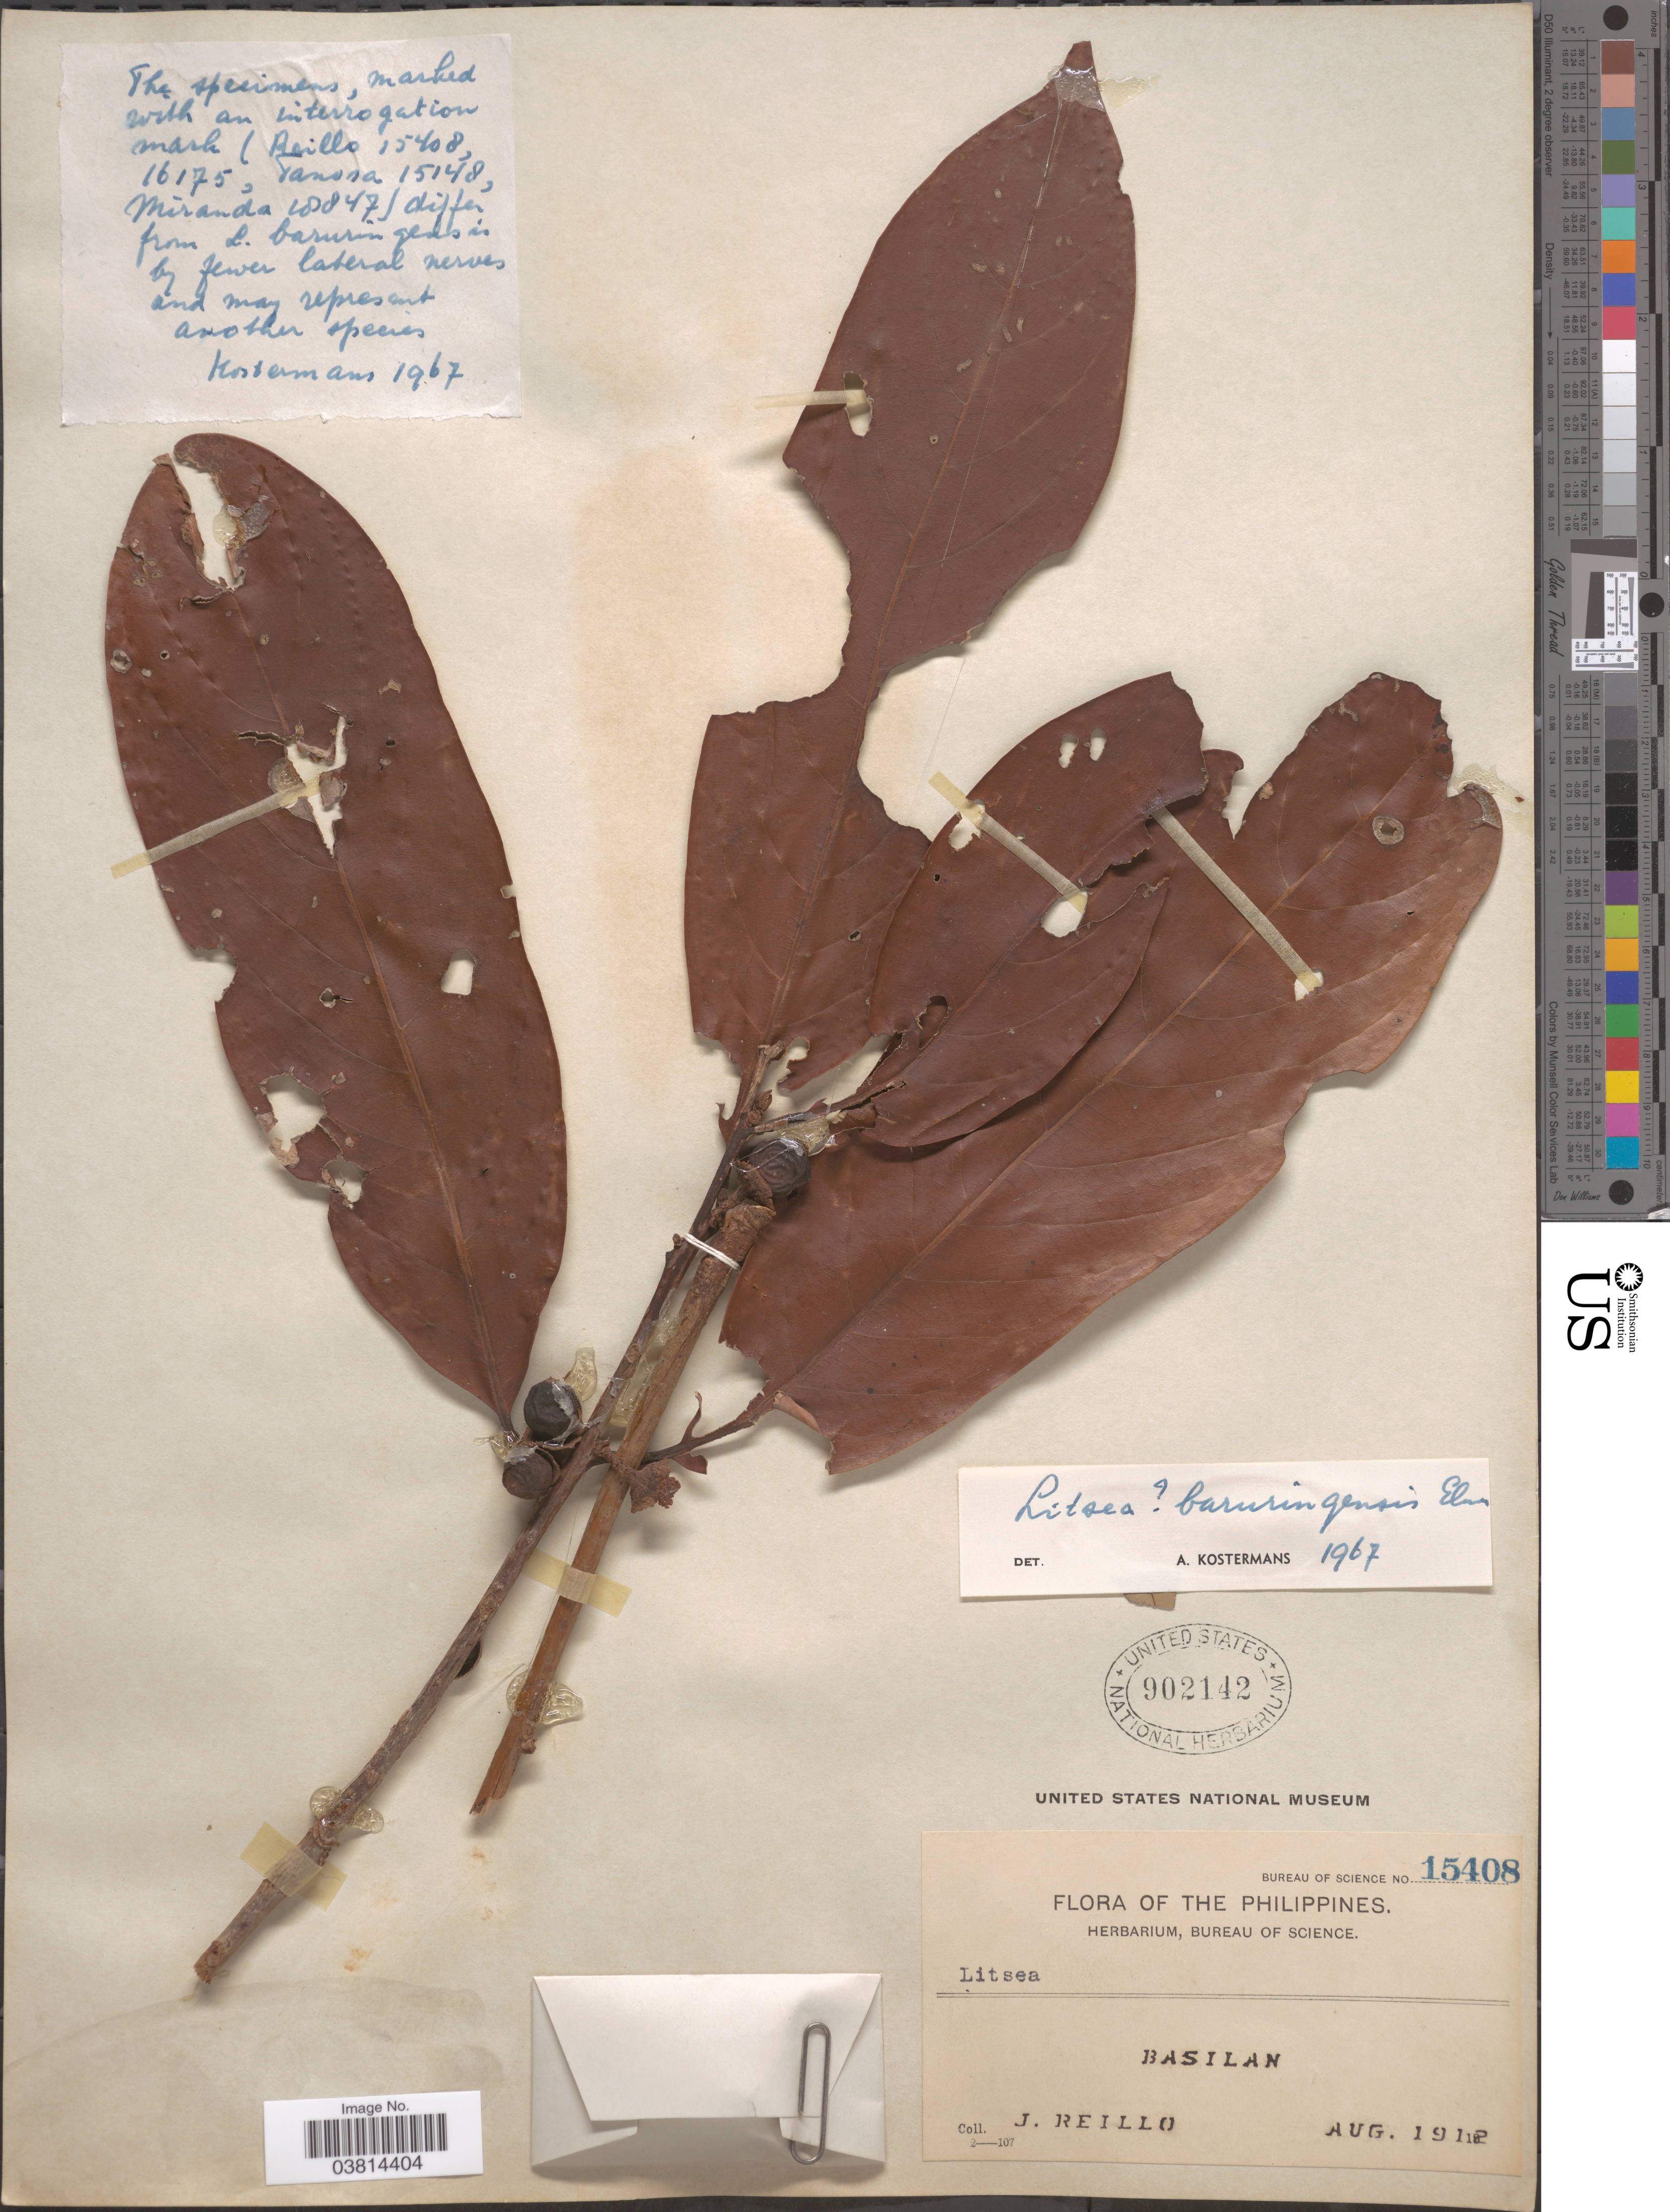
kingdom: Plantae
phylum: Tracheophyta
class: Magnoliopsida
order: Laurales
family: Lauraceae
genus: Litsea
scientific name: Litsea baruringensis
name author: Elmer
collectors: J. Reillo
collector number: Bureau of Science 15408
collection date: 1912-08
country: Philippines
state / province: Muslim Mindanao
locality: Basilan.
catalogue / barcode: US 902142